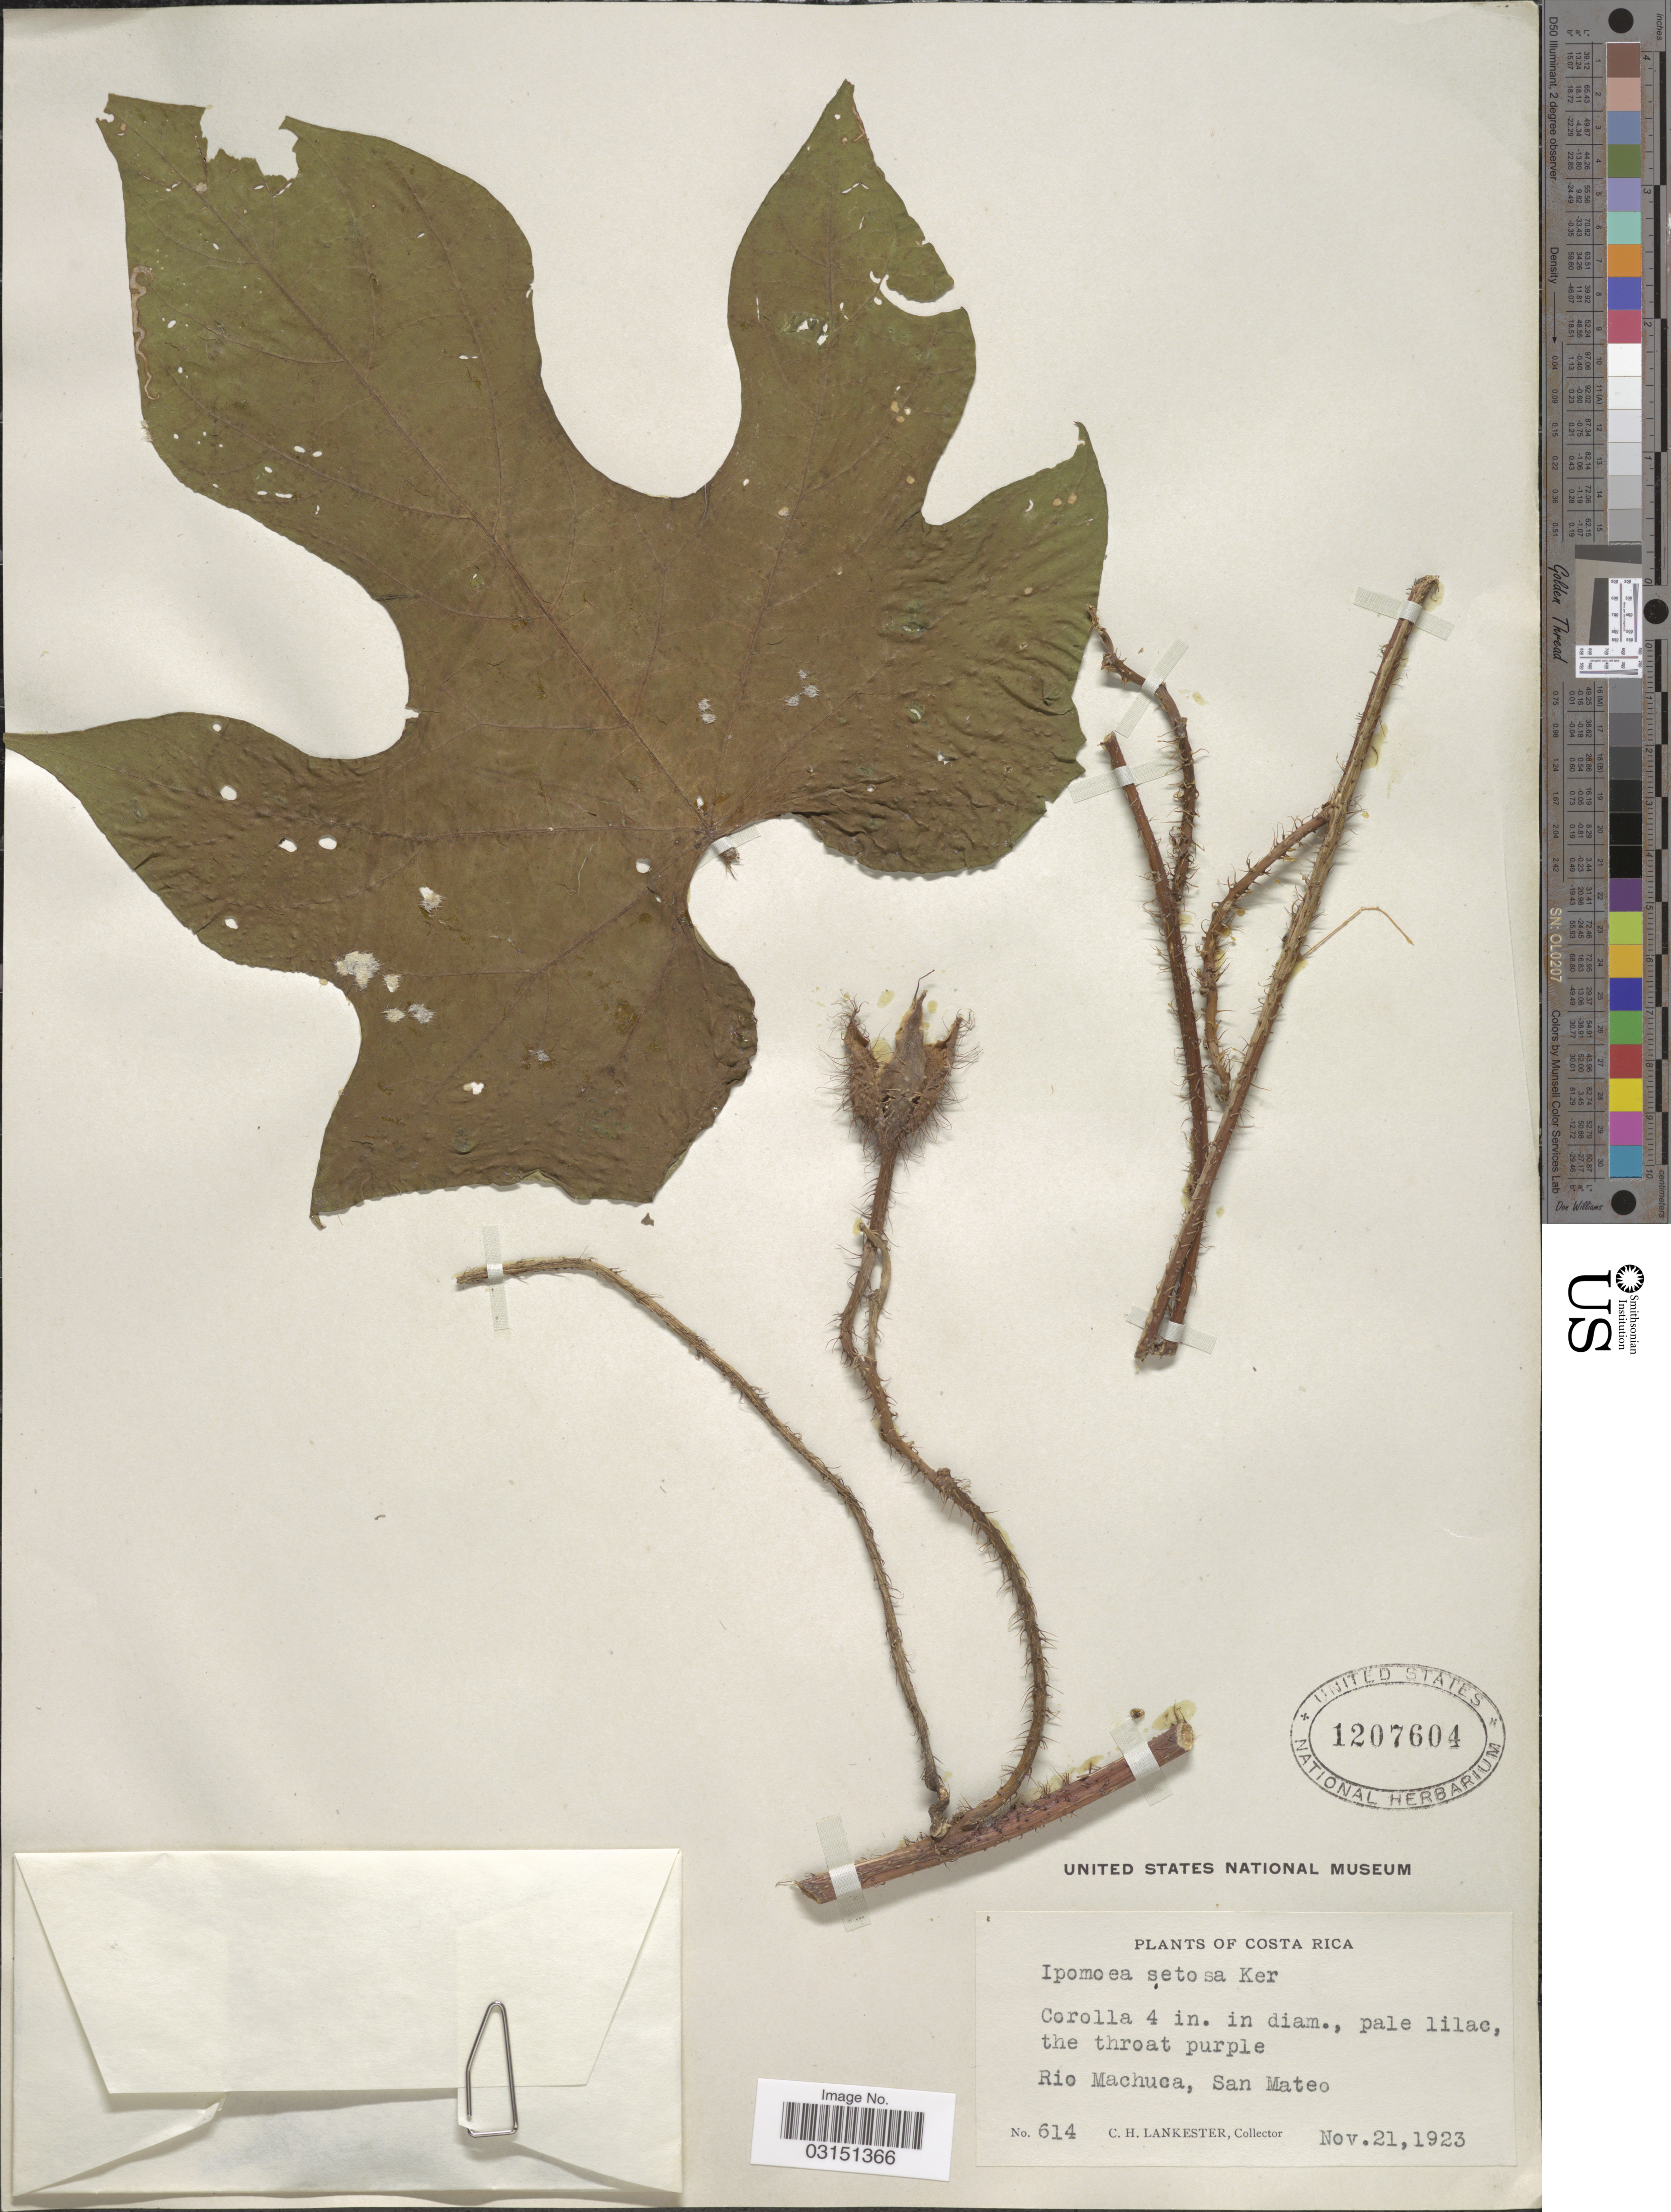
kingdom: Plantae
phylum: Tracheophyta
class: Magnoliopsida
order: Solanales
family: Convolvulaceae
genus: Ipomoea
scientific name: Ipomoea setosa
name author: Ker Gawl.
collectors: C. H. Lankester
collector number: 614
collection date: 1923-11-21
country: Costa Rica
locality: Rio Machuca, San Mateo.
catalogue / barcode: US 1207604